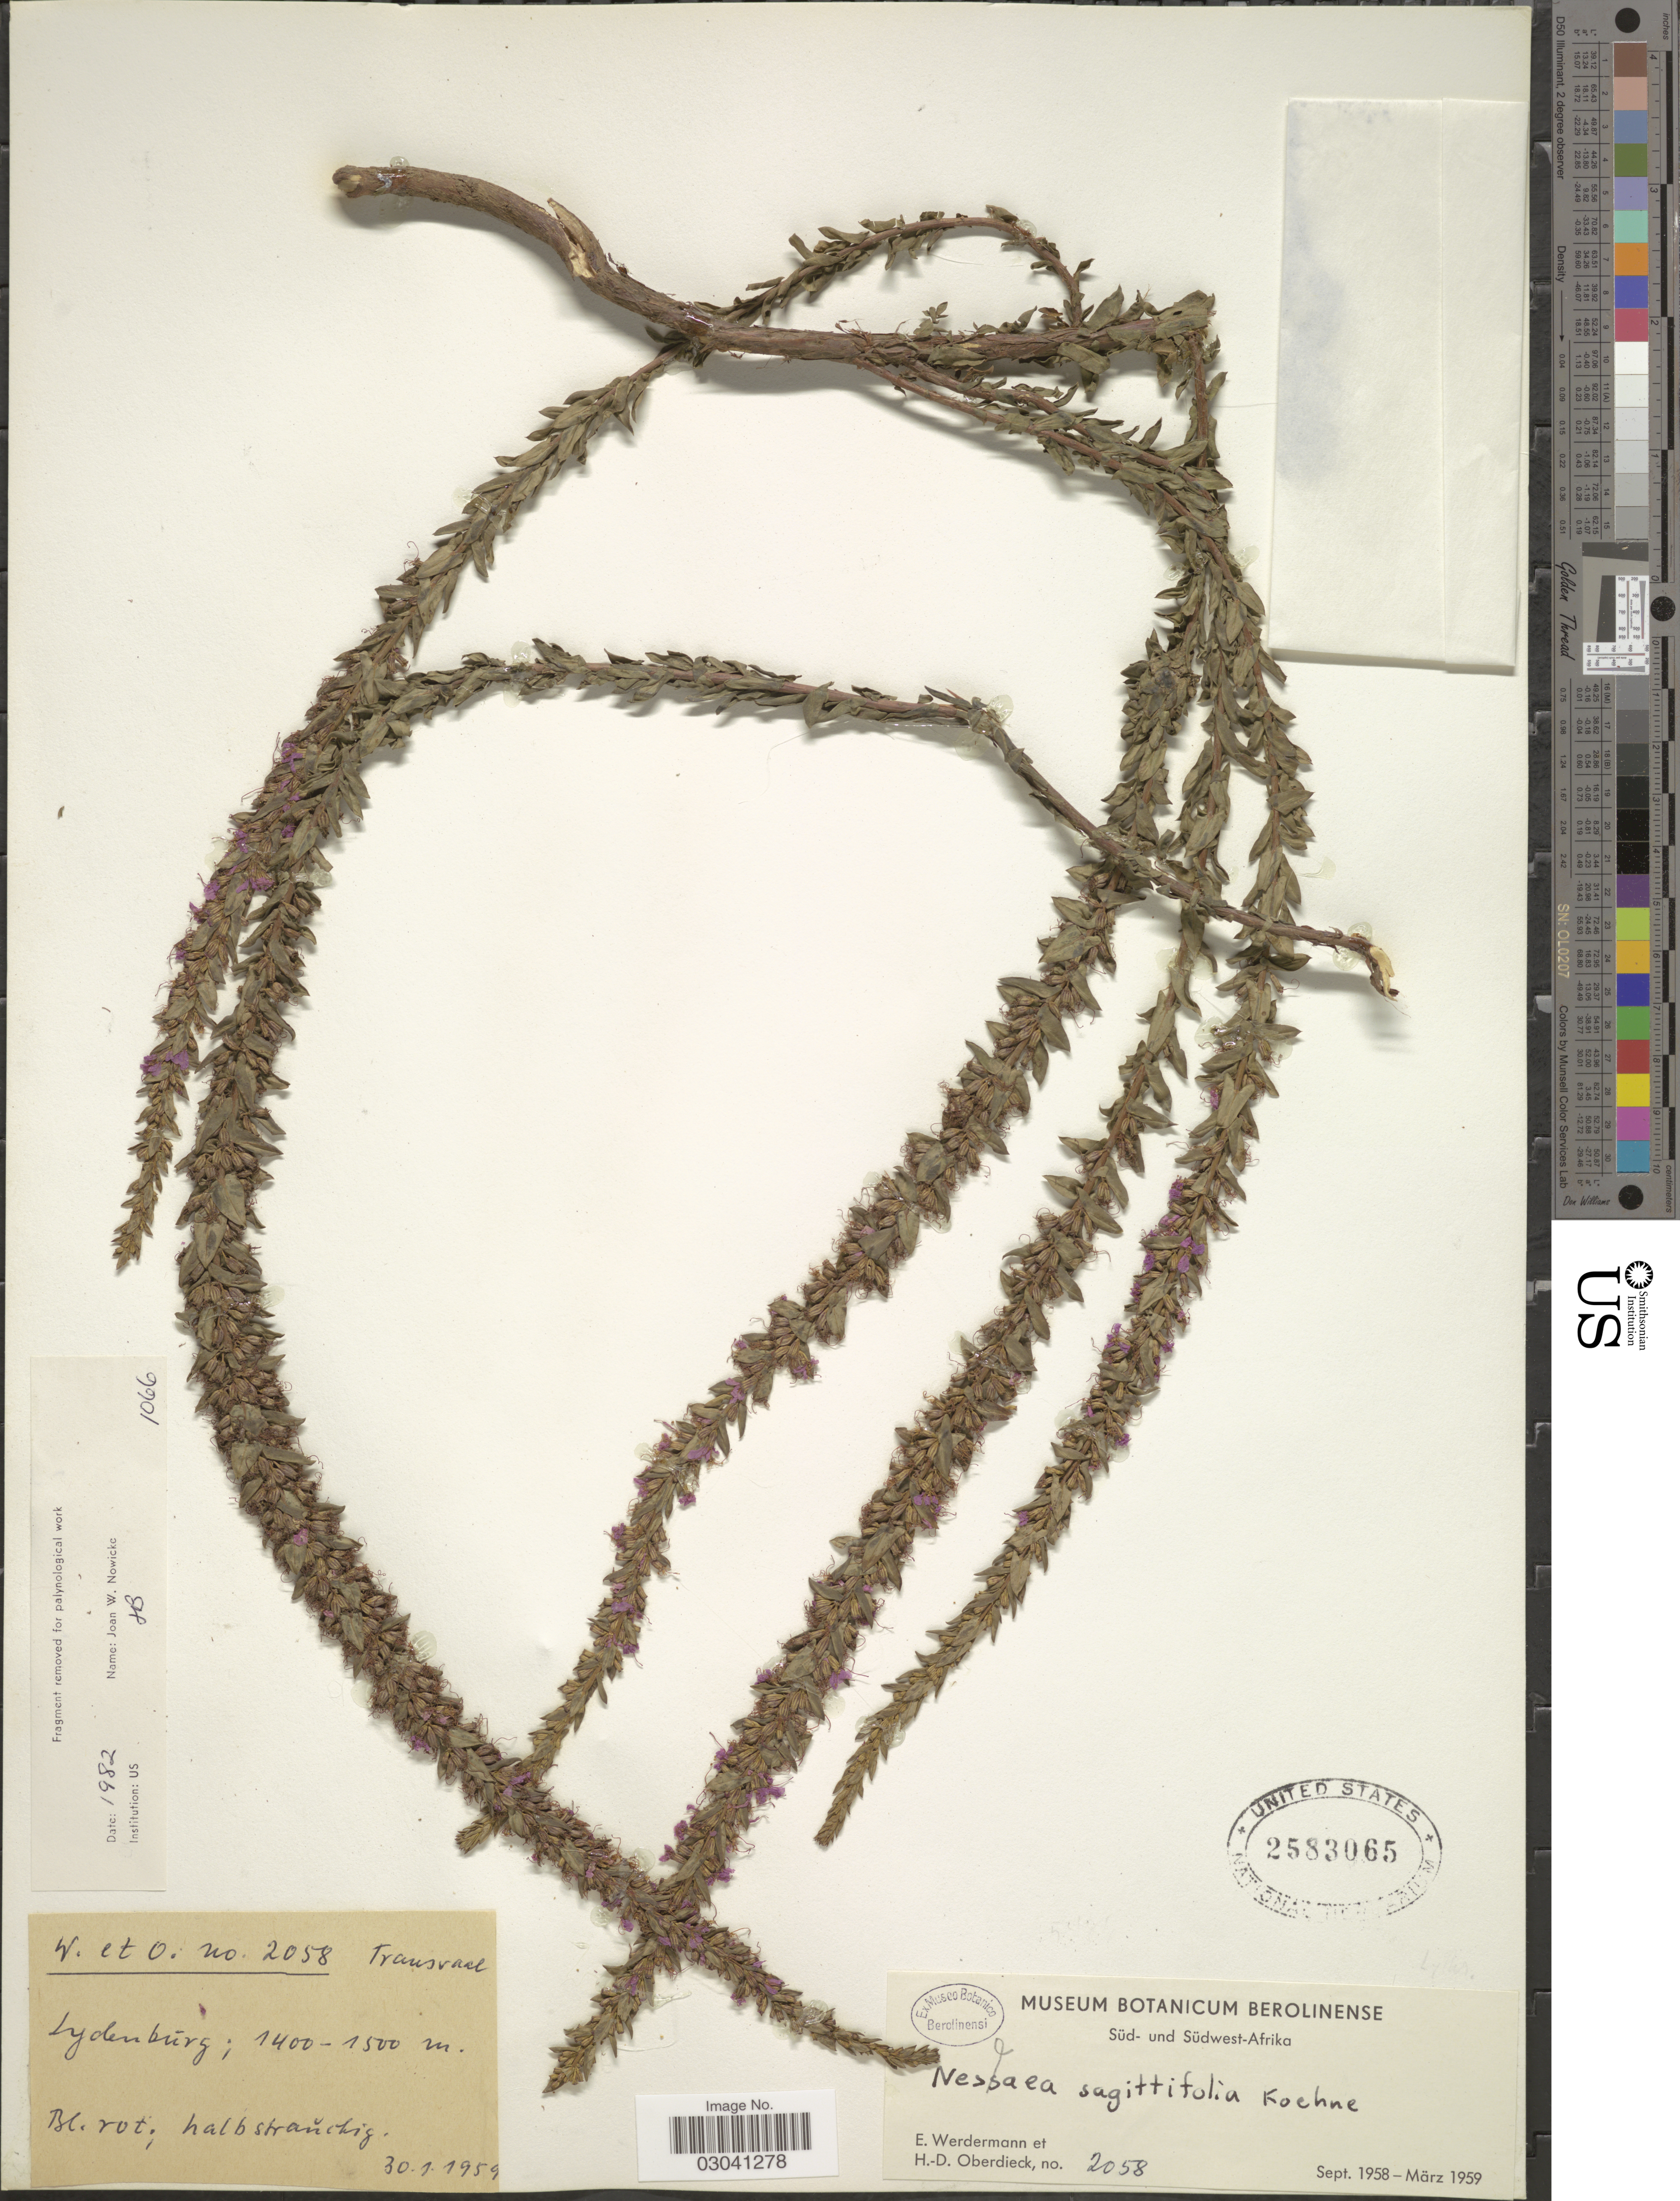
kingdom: Plantae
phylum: Tracheophyta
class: Magnoliopsida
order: Myrtales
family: Lythraceae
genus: Ammannia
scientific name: Ammannia sagittifolia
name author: (Sond.) S.A. Graham & Gandhi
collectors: E. Werdermann & H. Oberdieck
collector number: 2058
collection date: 1959-01-30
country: South Africa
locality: Transvaal, Lydenbúrg.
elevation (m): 1400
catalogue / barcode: US 2583065